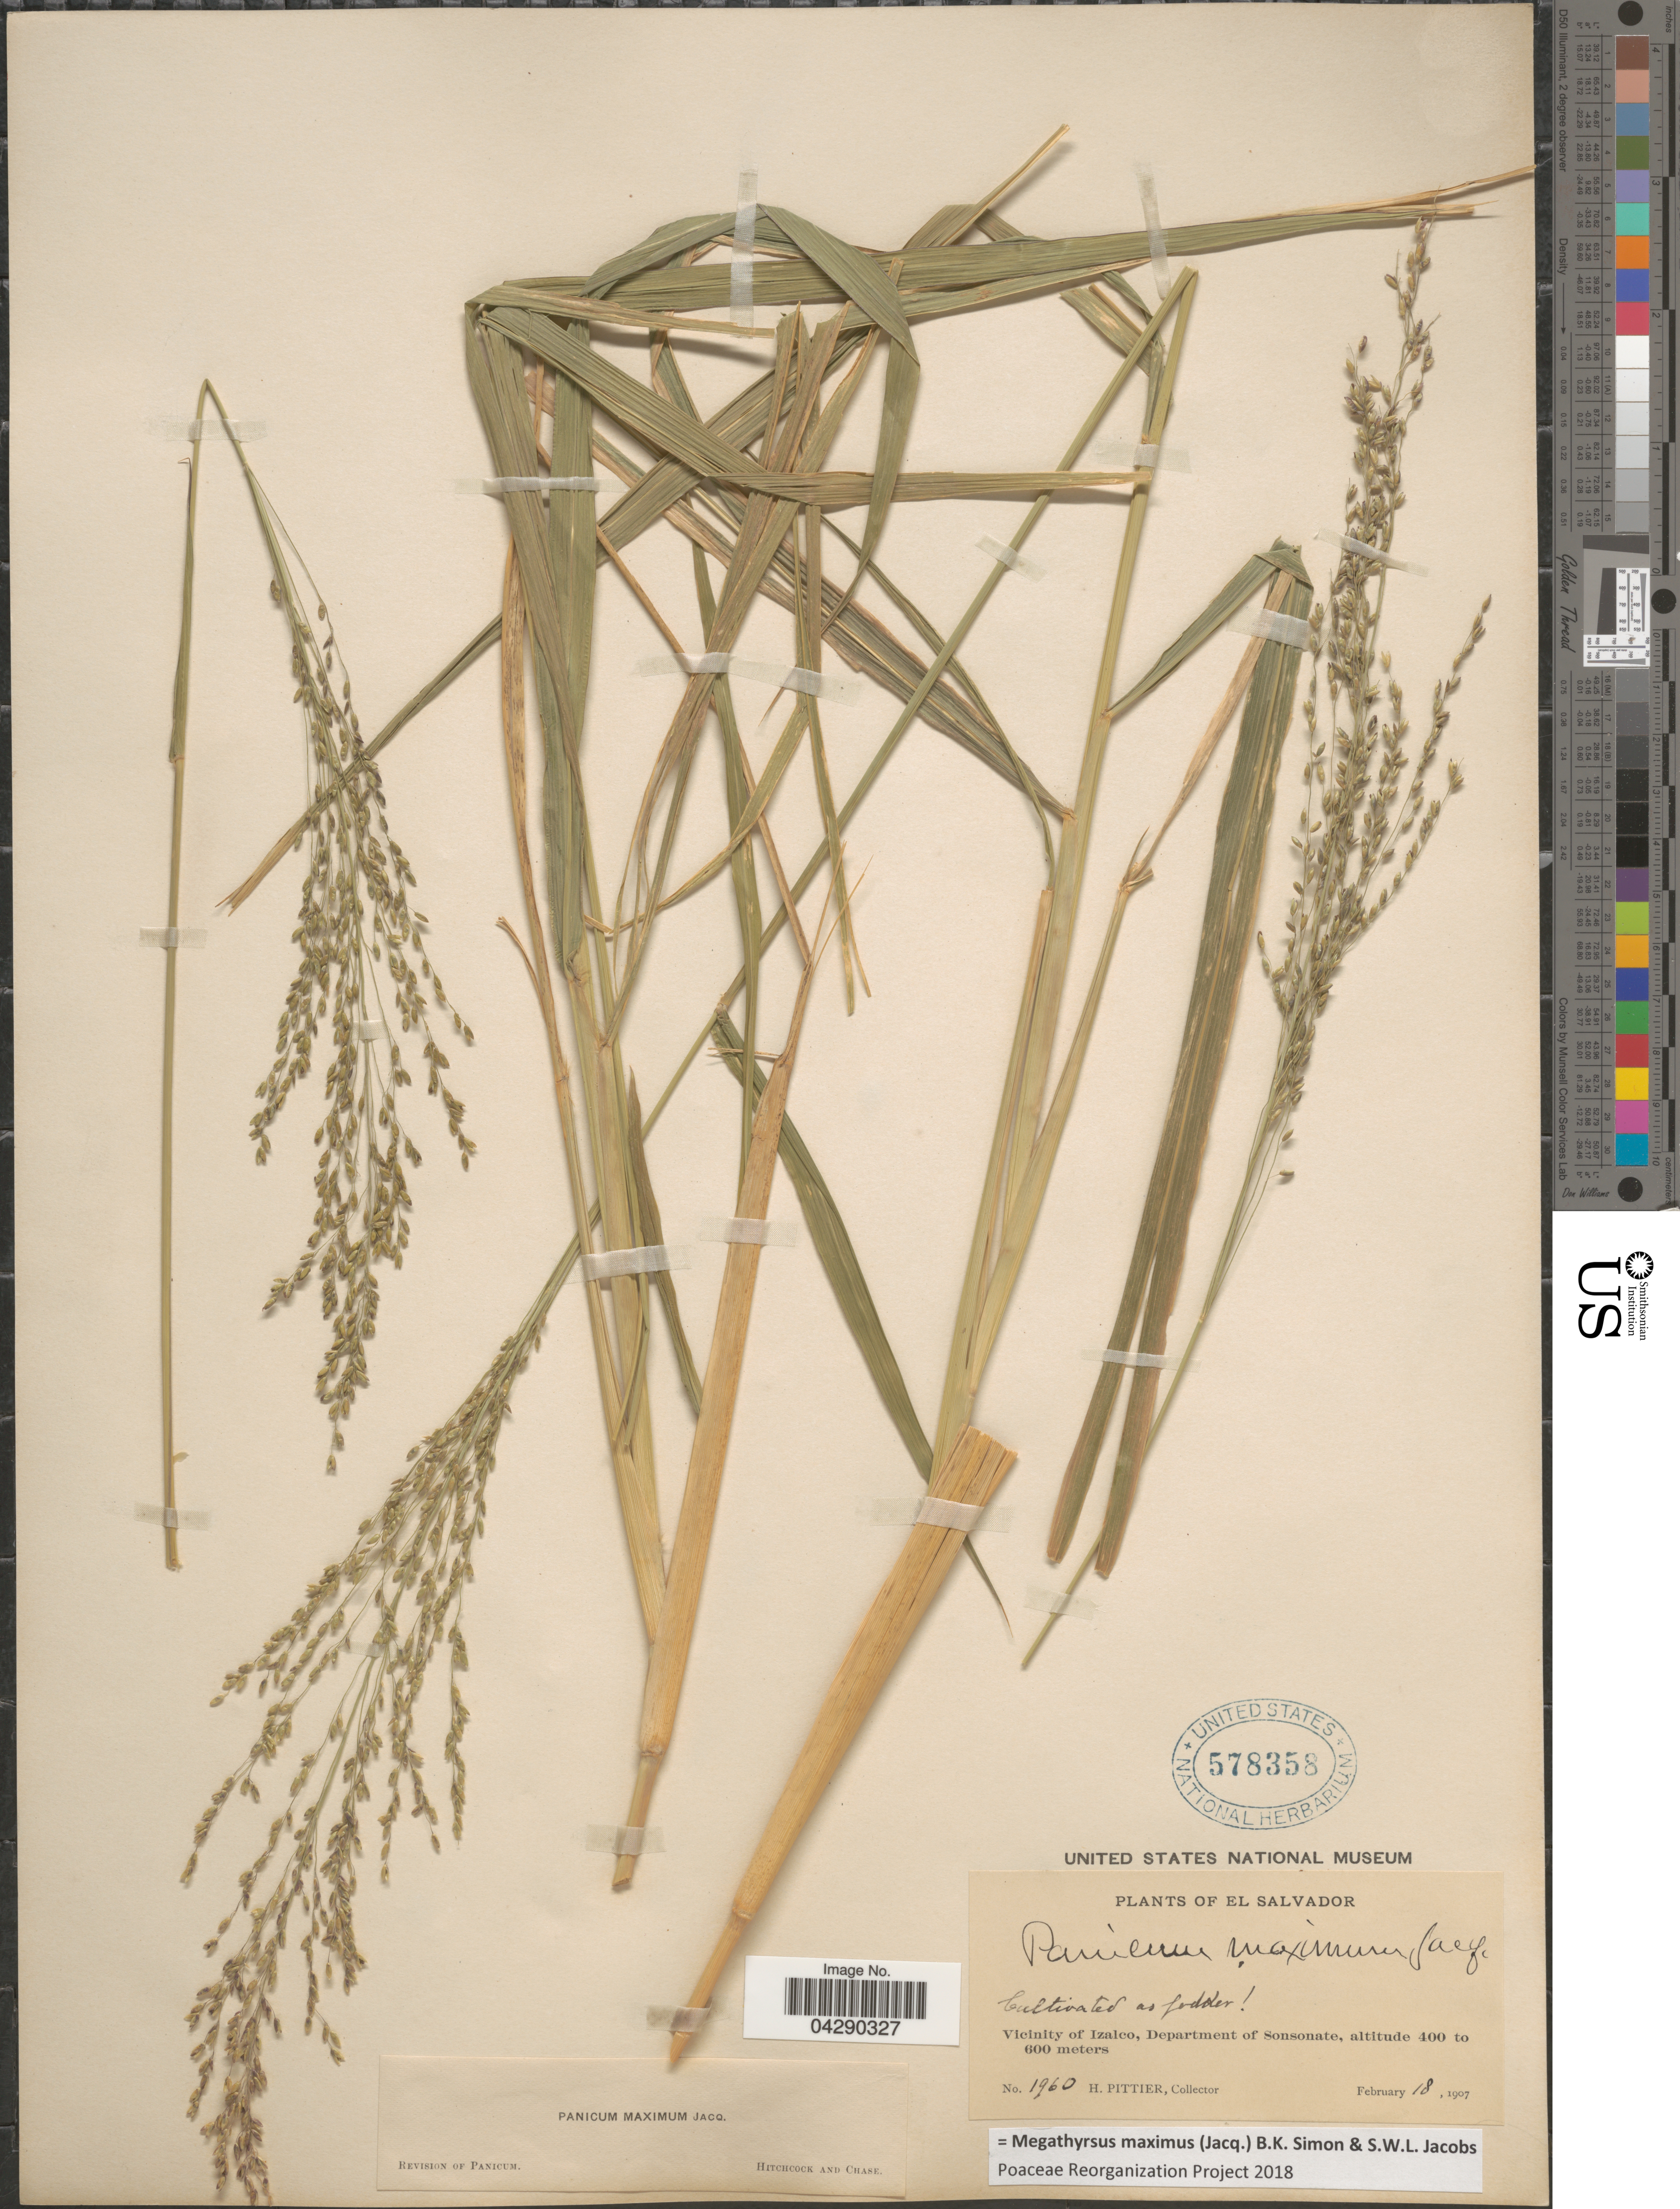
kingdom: Plantae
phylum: Tracheophyta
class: Liliopsida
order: Poales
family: Poaceae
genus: Megathyrsus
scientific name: Megathyrsus maximus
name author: (Jacq.) B.K. Simon & S.W.L. Jacobs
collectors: H. F. Pittier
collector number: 1960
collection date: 1907-02-18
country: El Salvador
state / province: Sonsonate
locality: Vicinity of Izalco, Department of Sonsonate.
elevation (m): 400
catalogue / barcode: US 578358